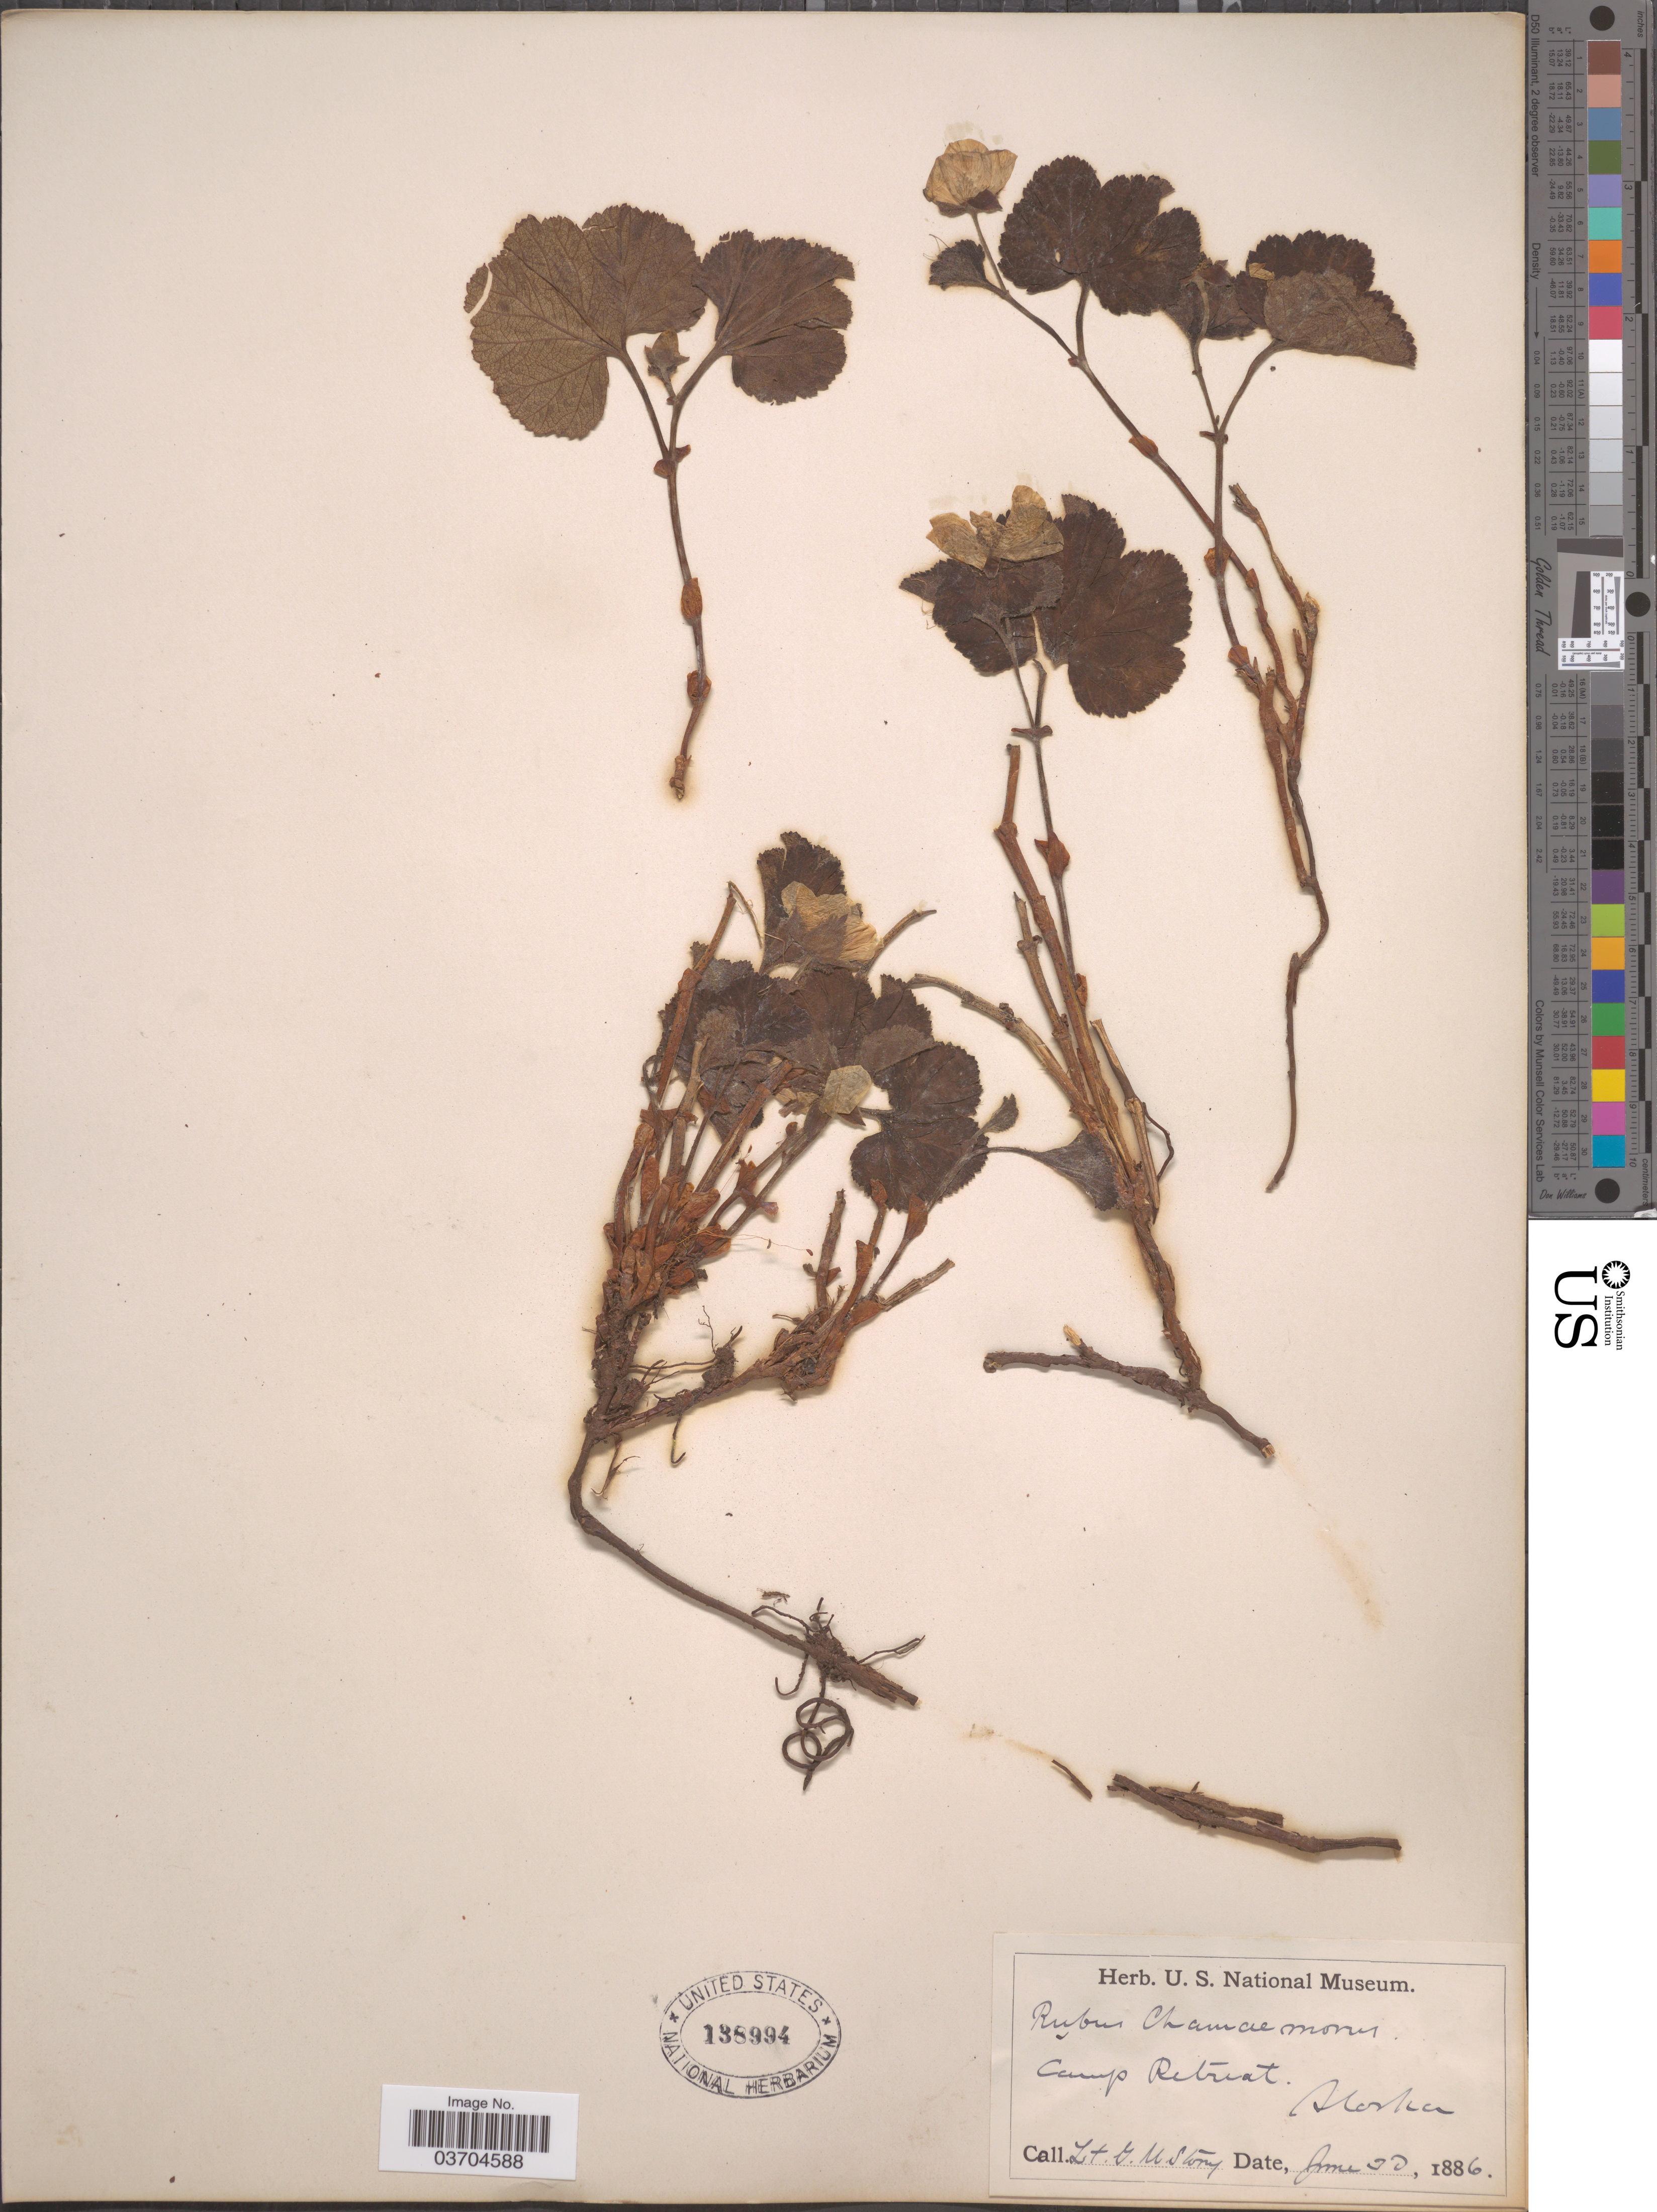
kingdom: Plantae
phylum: Tracheophyta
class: Magnoliopsida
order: Rosales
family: Rosaceae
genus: Rubus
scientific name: Rubus chamaemorus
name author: L.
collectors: G. Stoney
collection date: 1886-06-30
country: United States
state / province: Alaska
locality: Camp Retreat.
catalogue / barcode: US 138994